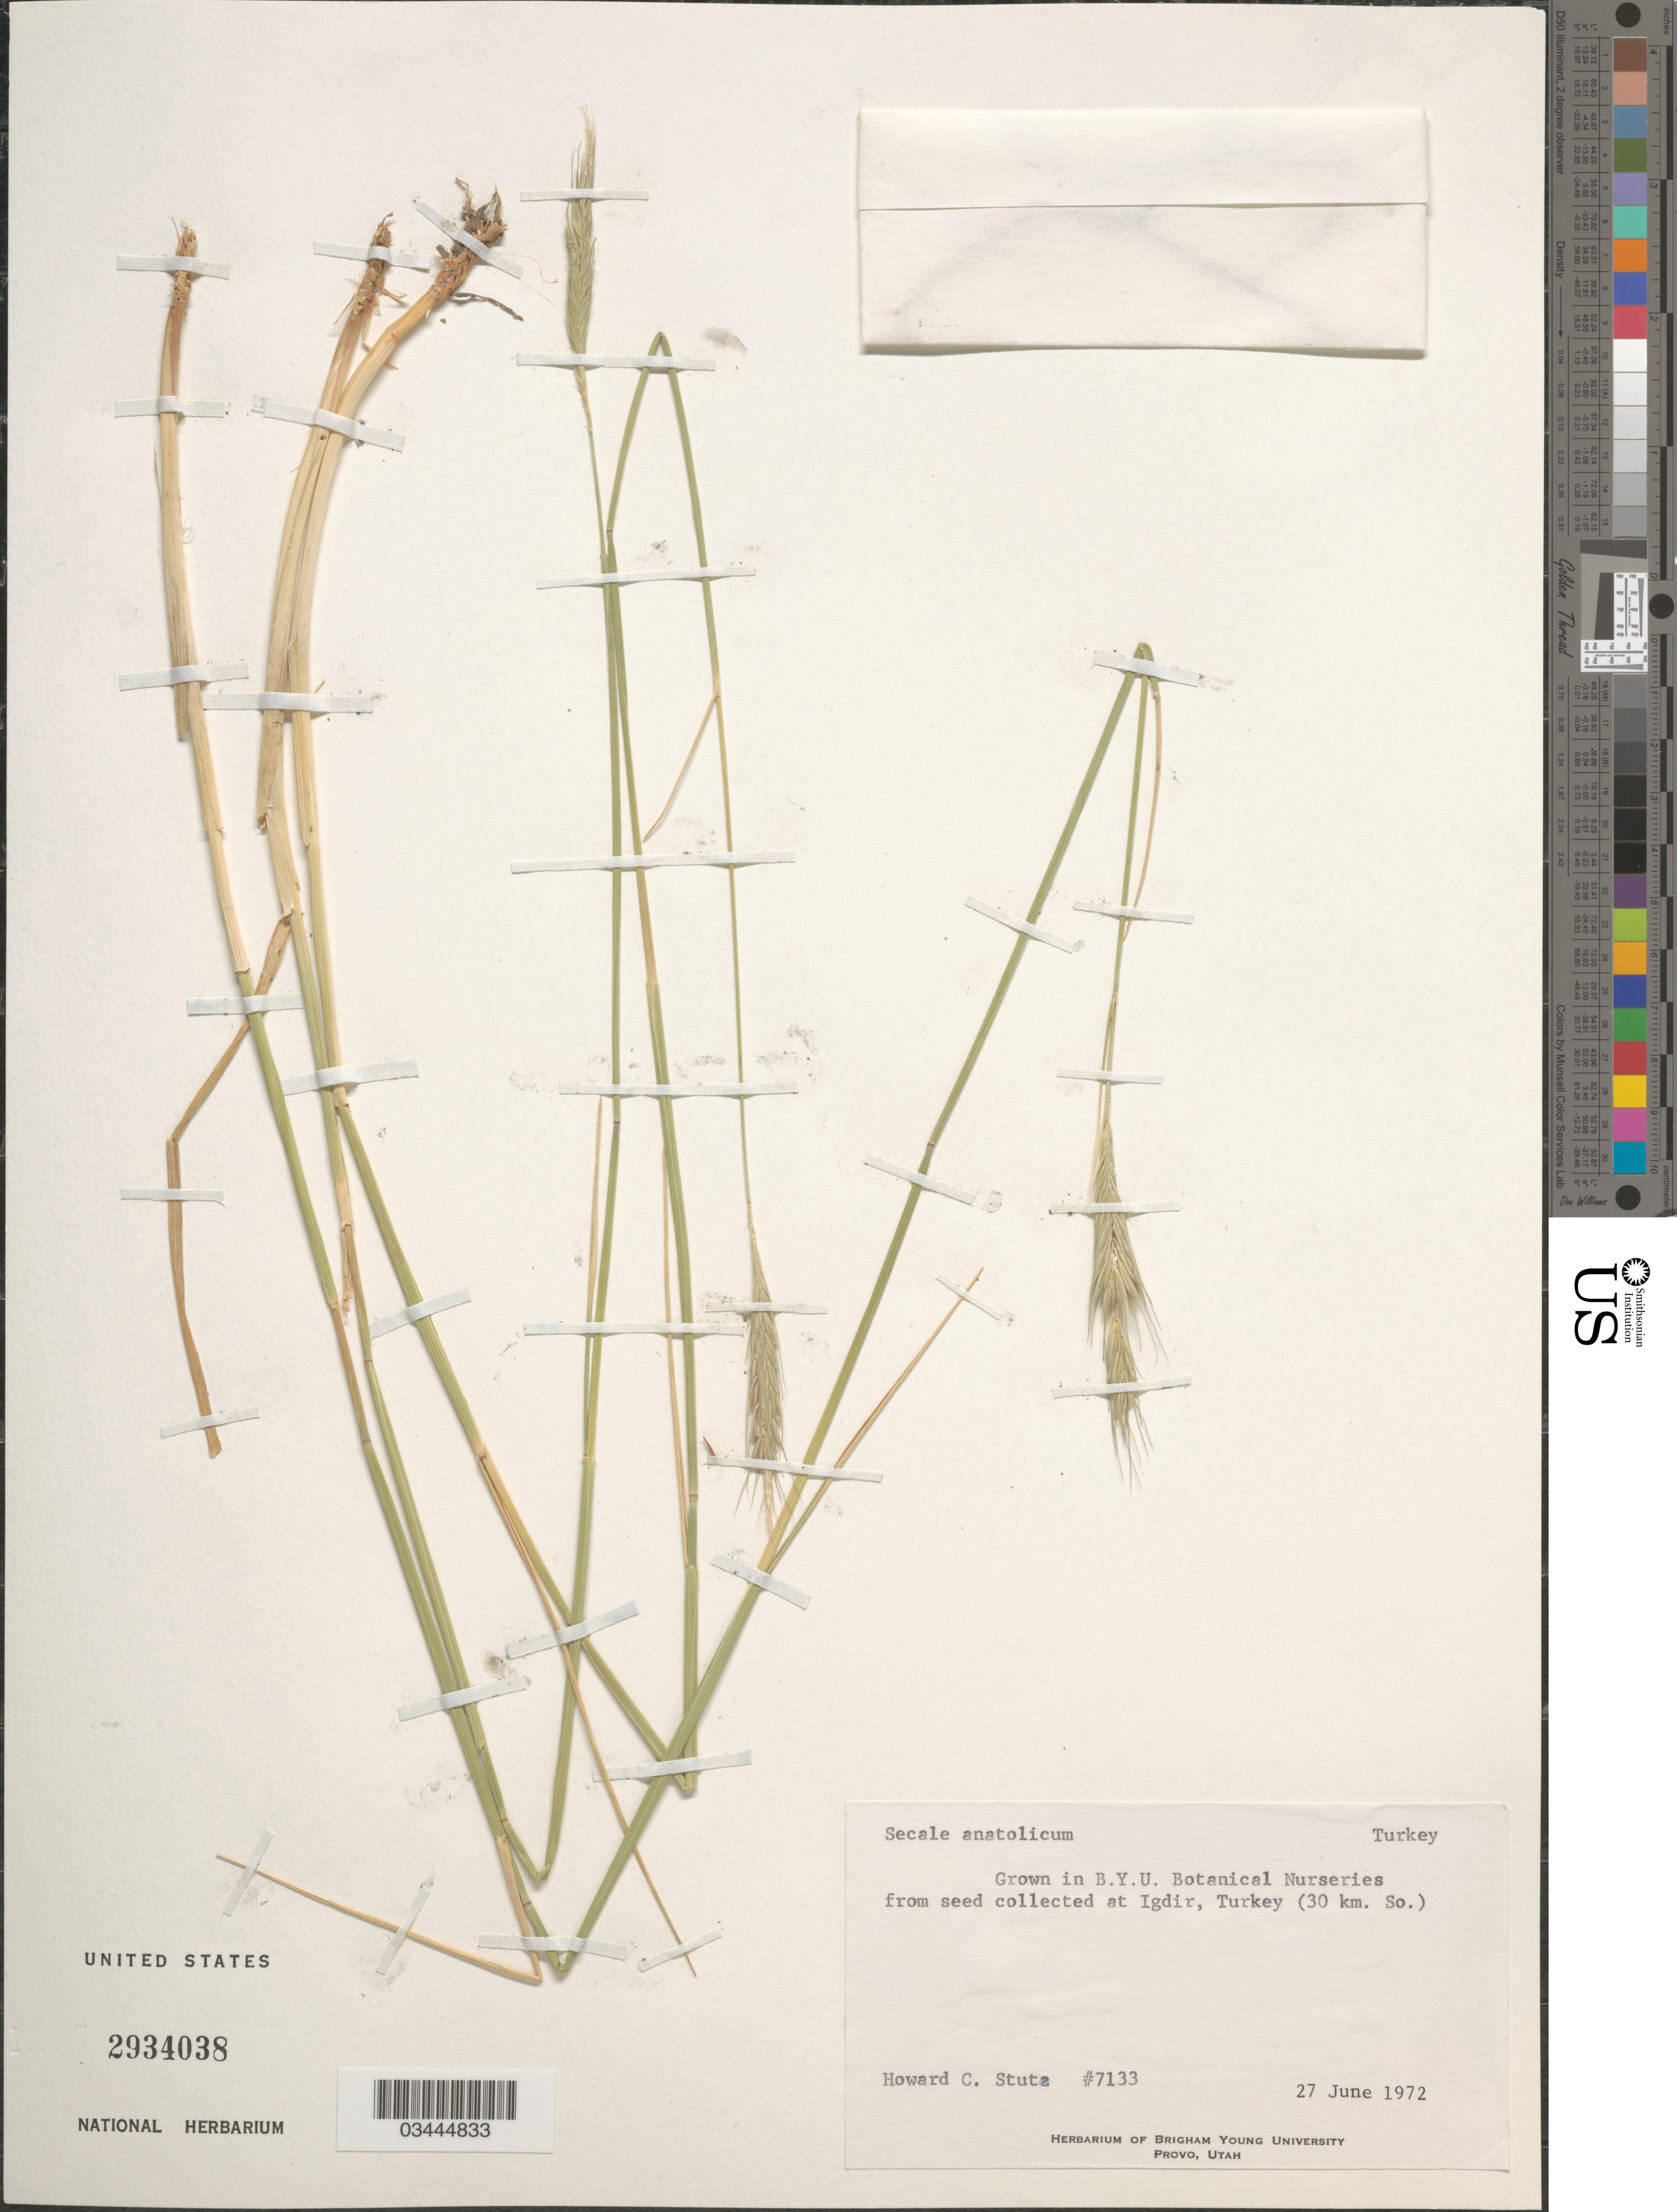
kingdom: Plantae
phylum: Tracheophyta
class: Liliopsida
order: Poales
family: Poaceae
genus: Secale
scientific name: Secale anatolicum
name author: Boiss.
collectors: H. Stutz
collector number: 7133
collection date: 1972-06-27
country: United States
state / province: Utah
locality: In B.Y.U. Botanical Nurseries.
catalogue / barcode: US 2934038